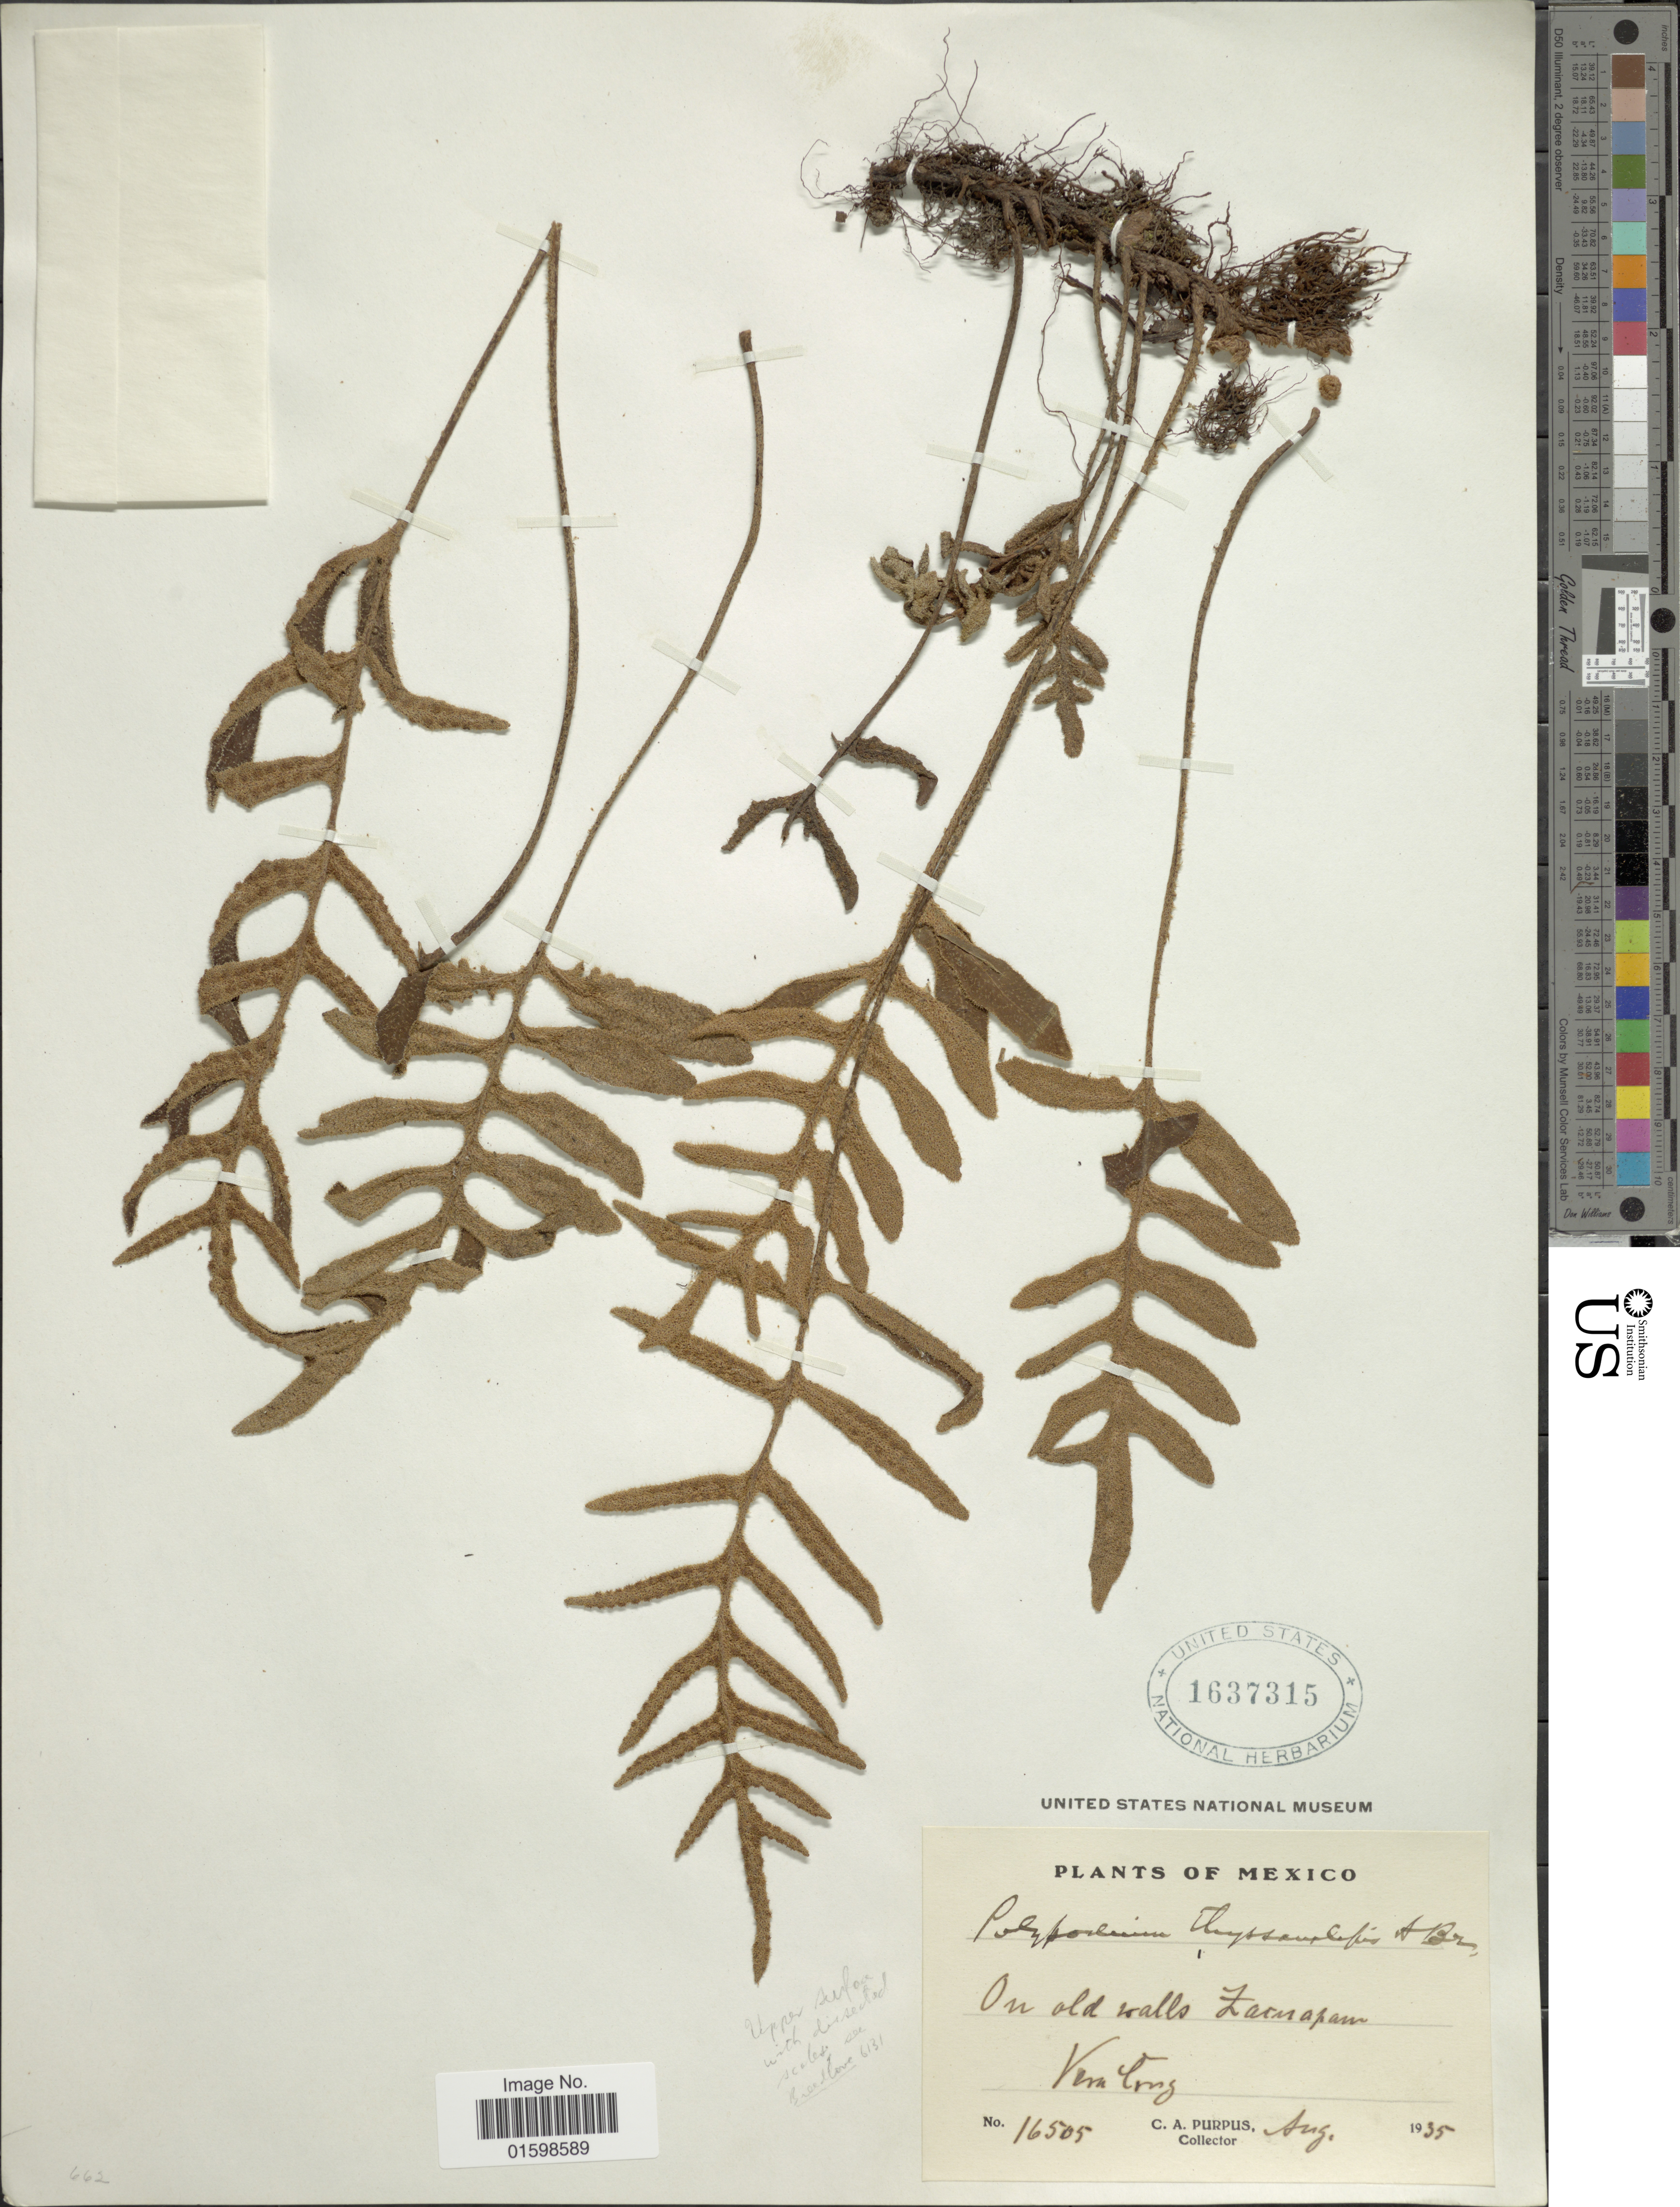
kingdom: Plantae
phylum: Tracheophyta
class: Polypodiopsida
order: Polypodiales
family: Polypodiaceae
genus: Pleopeltis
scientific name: Pleopeltis thyssanolepis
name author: (A. Braun ex Klotzsch) E.G. Andrews & Windham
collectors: C. A. Purpus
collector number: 16505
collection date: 1935-08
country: Mexico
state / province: Veracruz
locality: On old walls Zacuapan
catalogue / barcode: US 1637315